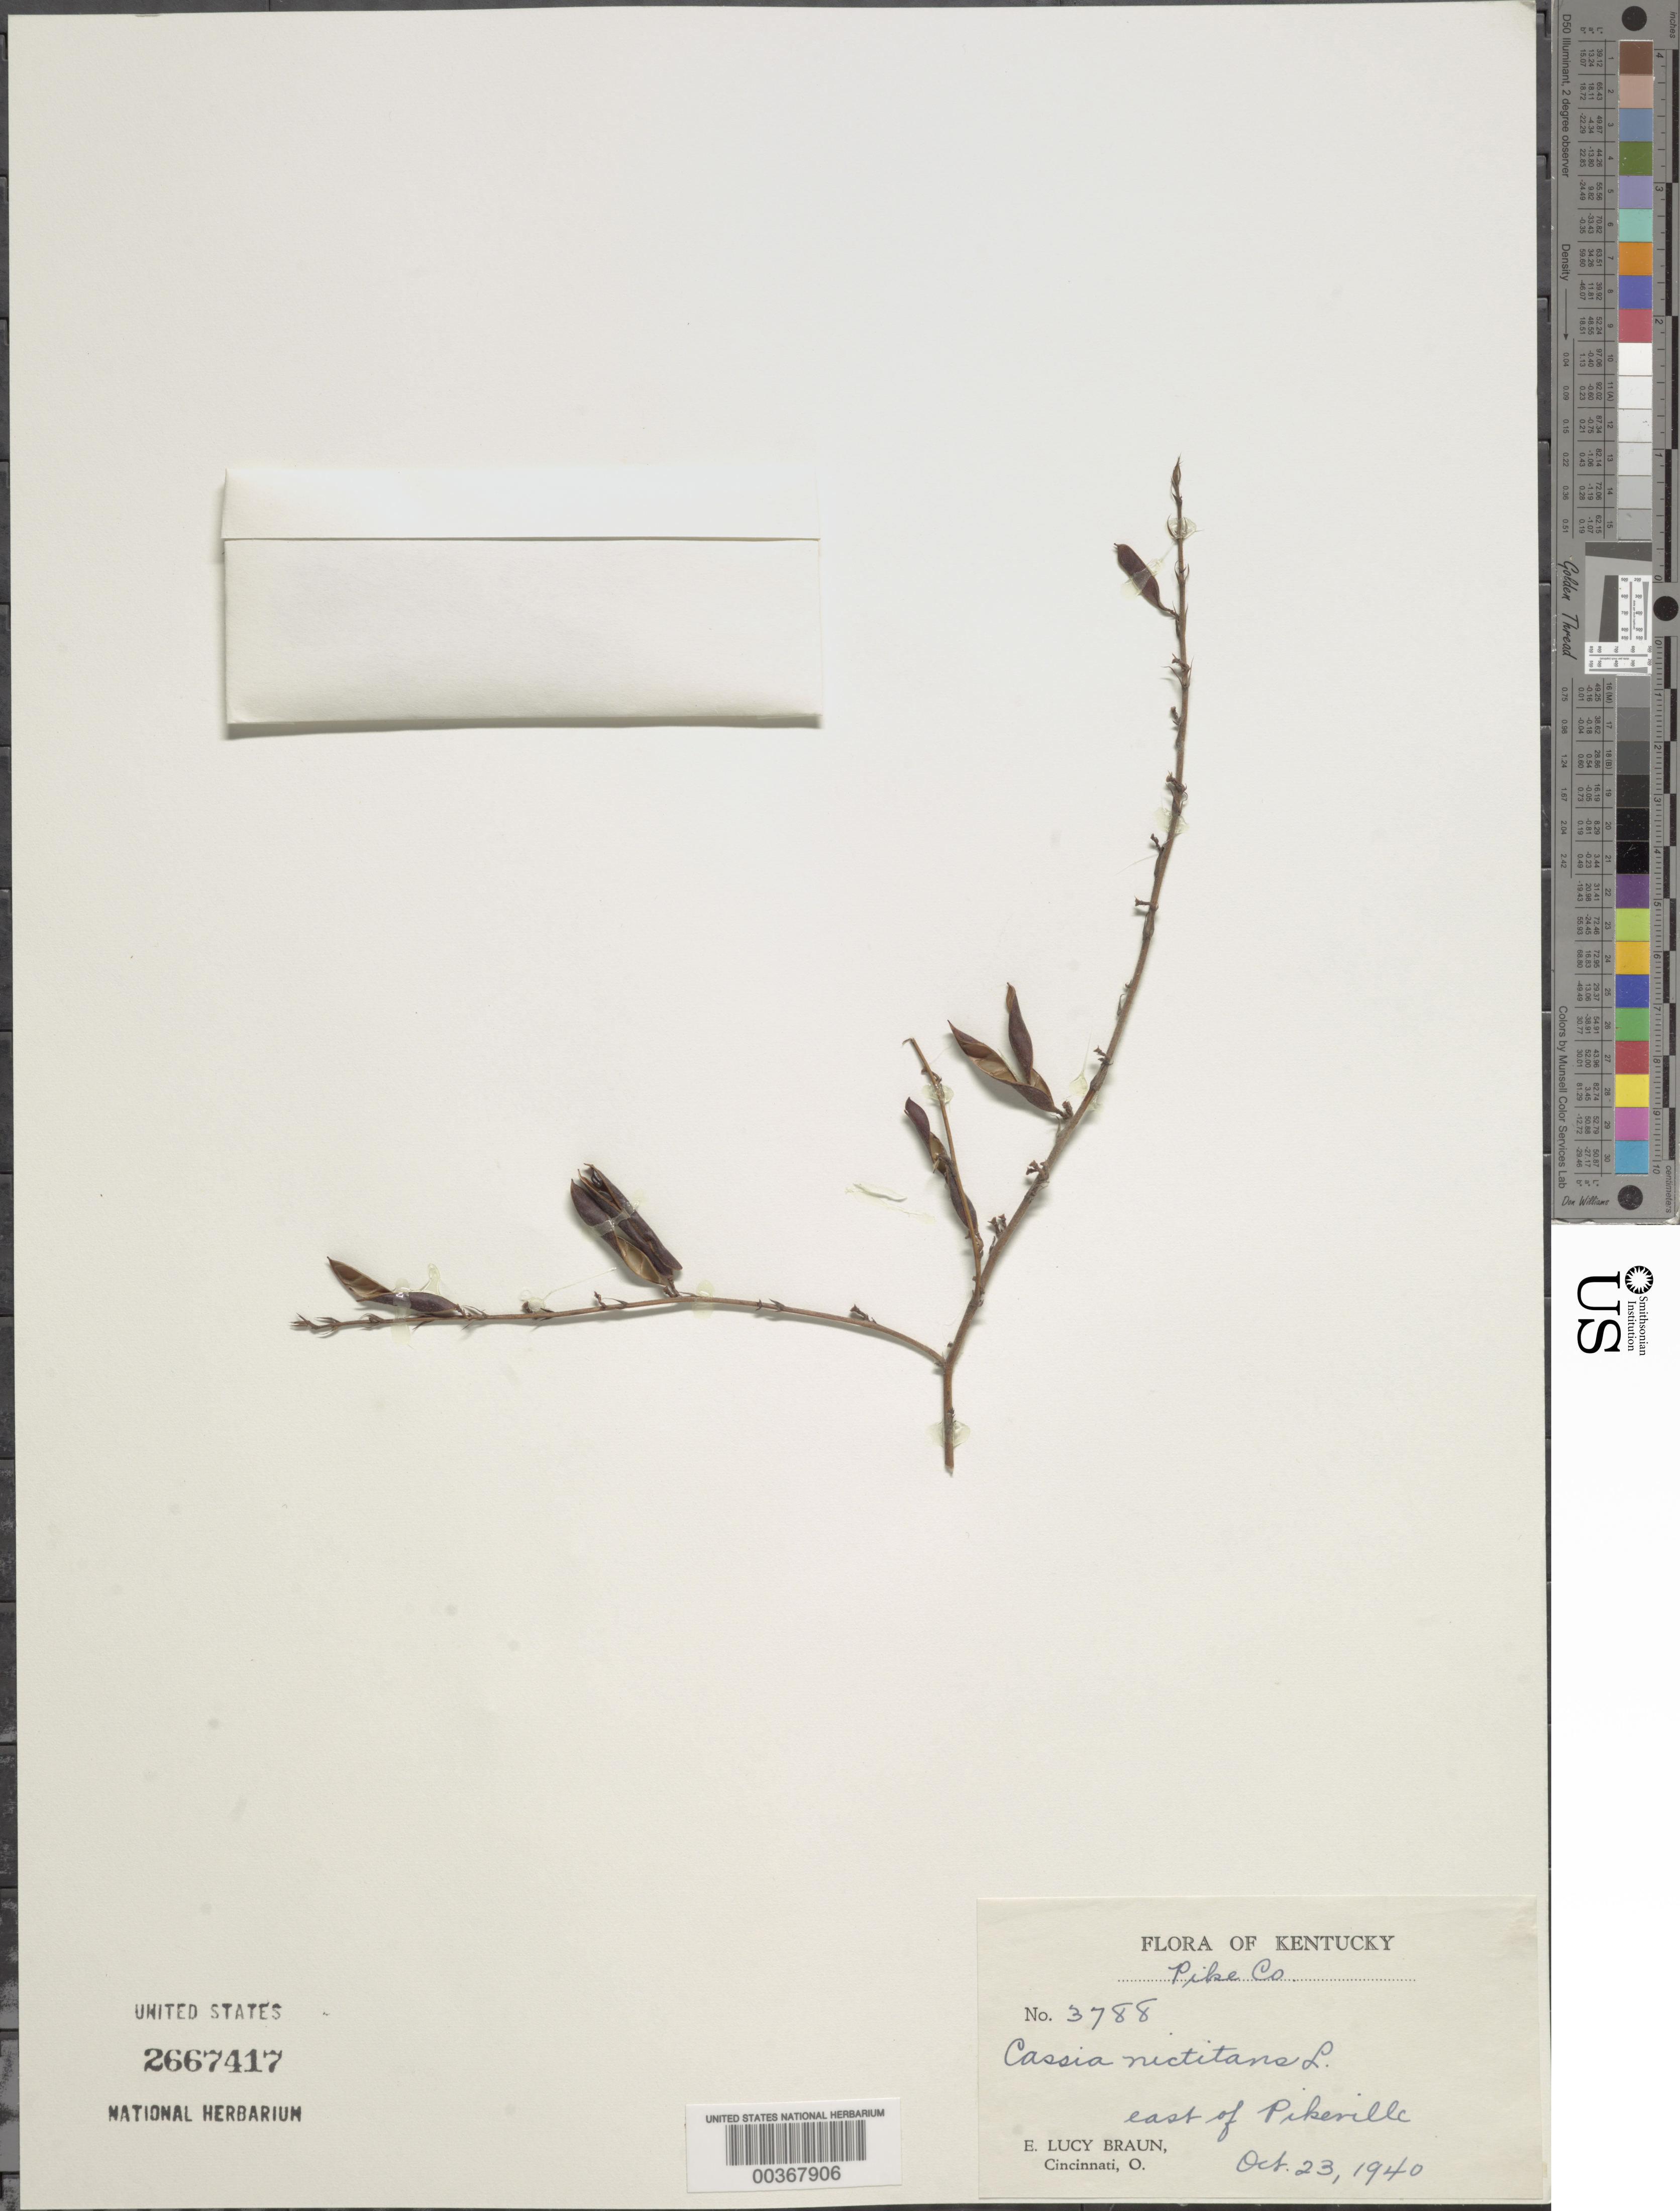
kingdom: Plantae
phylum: Tracheophyta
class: Magnoliopsida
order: Fabales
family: Fabaceae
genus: Chamaecrista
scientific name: Chamaecrista nictitans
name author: (L.) Moench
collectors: E. L. Braun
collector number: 3788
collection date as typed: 23 Oct 1940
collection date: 1940-10-23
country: United States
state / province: Kentucky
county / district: Pike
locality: E of pikeville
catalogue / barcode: US 2667417